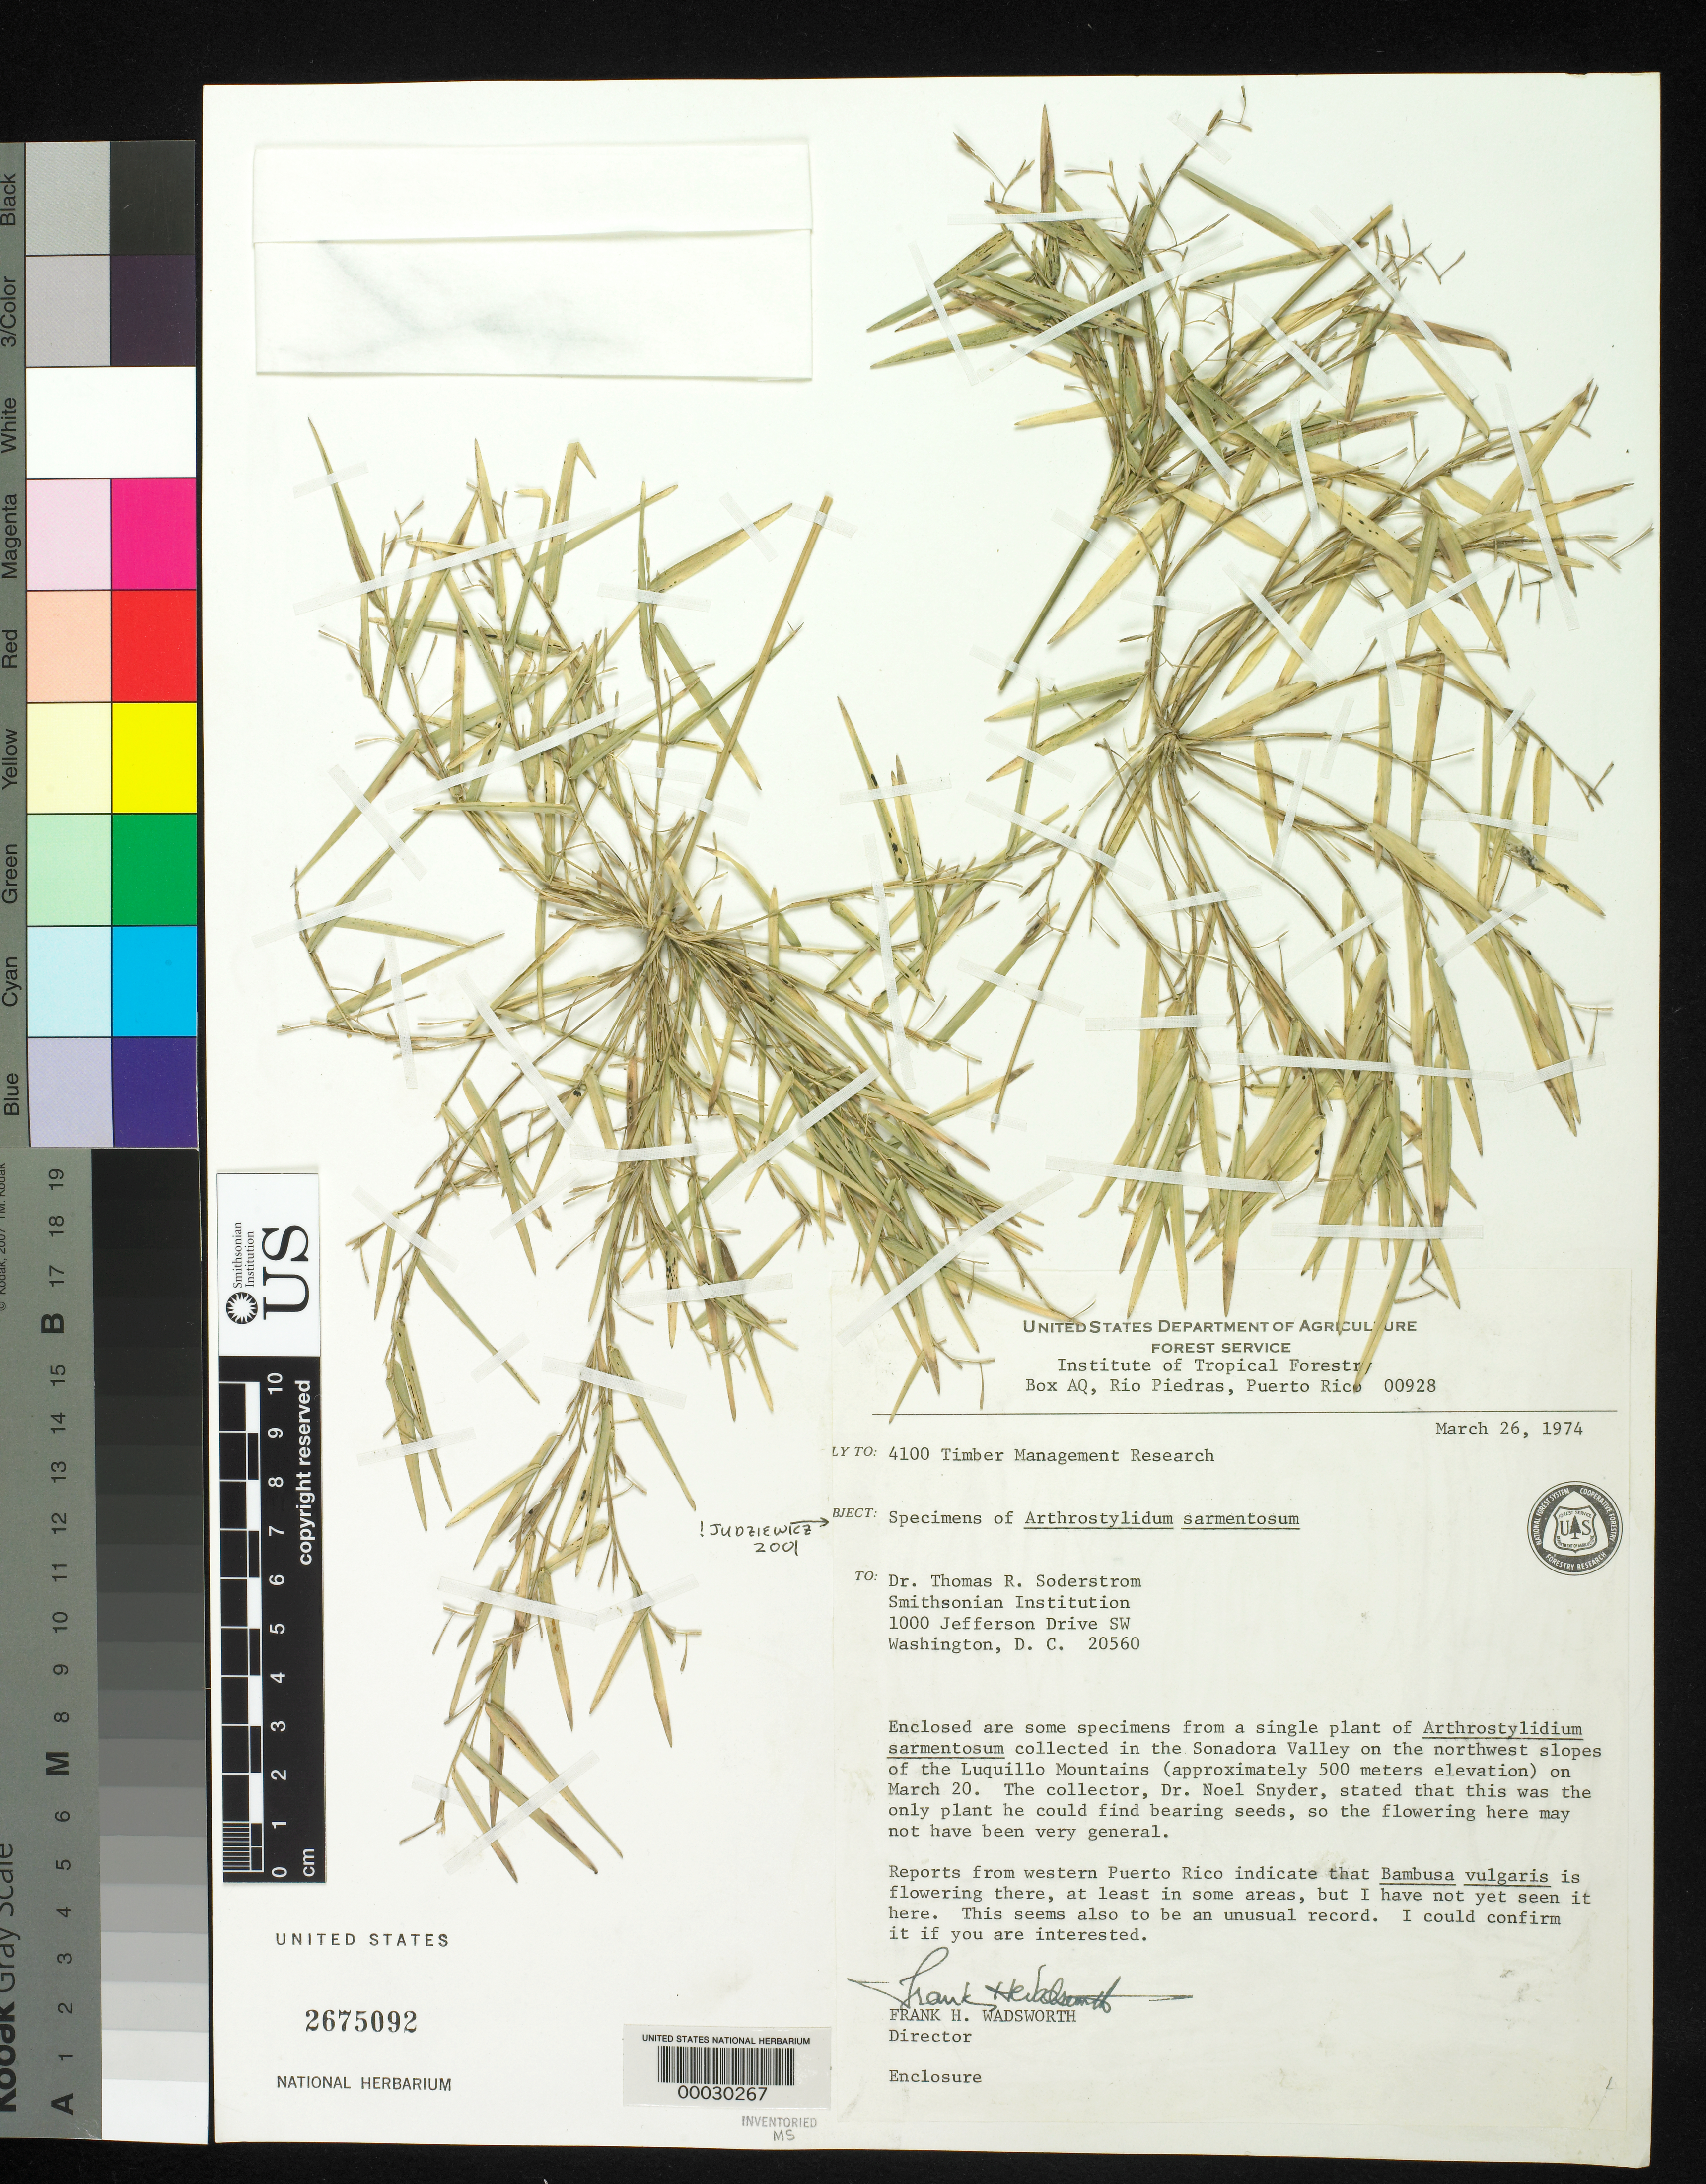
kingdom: Plantae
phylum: Tracheophyta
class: Liliopsida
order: Poales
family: Poaceae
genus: Arthrostylidium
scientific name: Arthrostylidium sarmentosum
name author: Pilg. in Urb.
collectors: N. Snyder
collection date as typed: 20 Mar 1974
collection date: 1974-03-20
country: Puerto Rico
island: Greater Antilles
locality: Sonadora valley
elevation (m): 500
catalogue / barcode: US 2675092